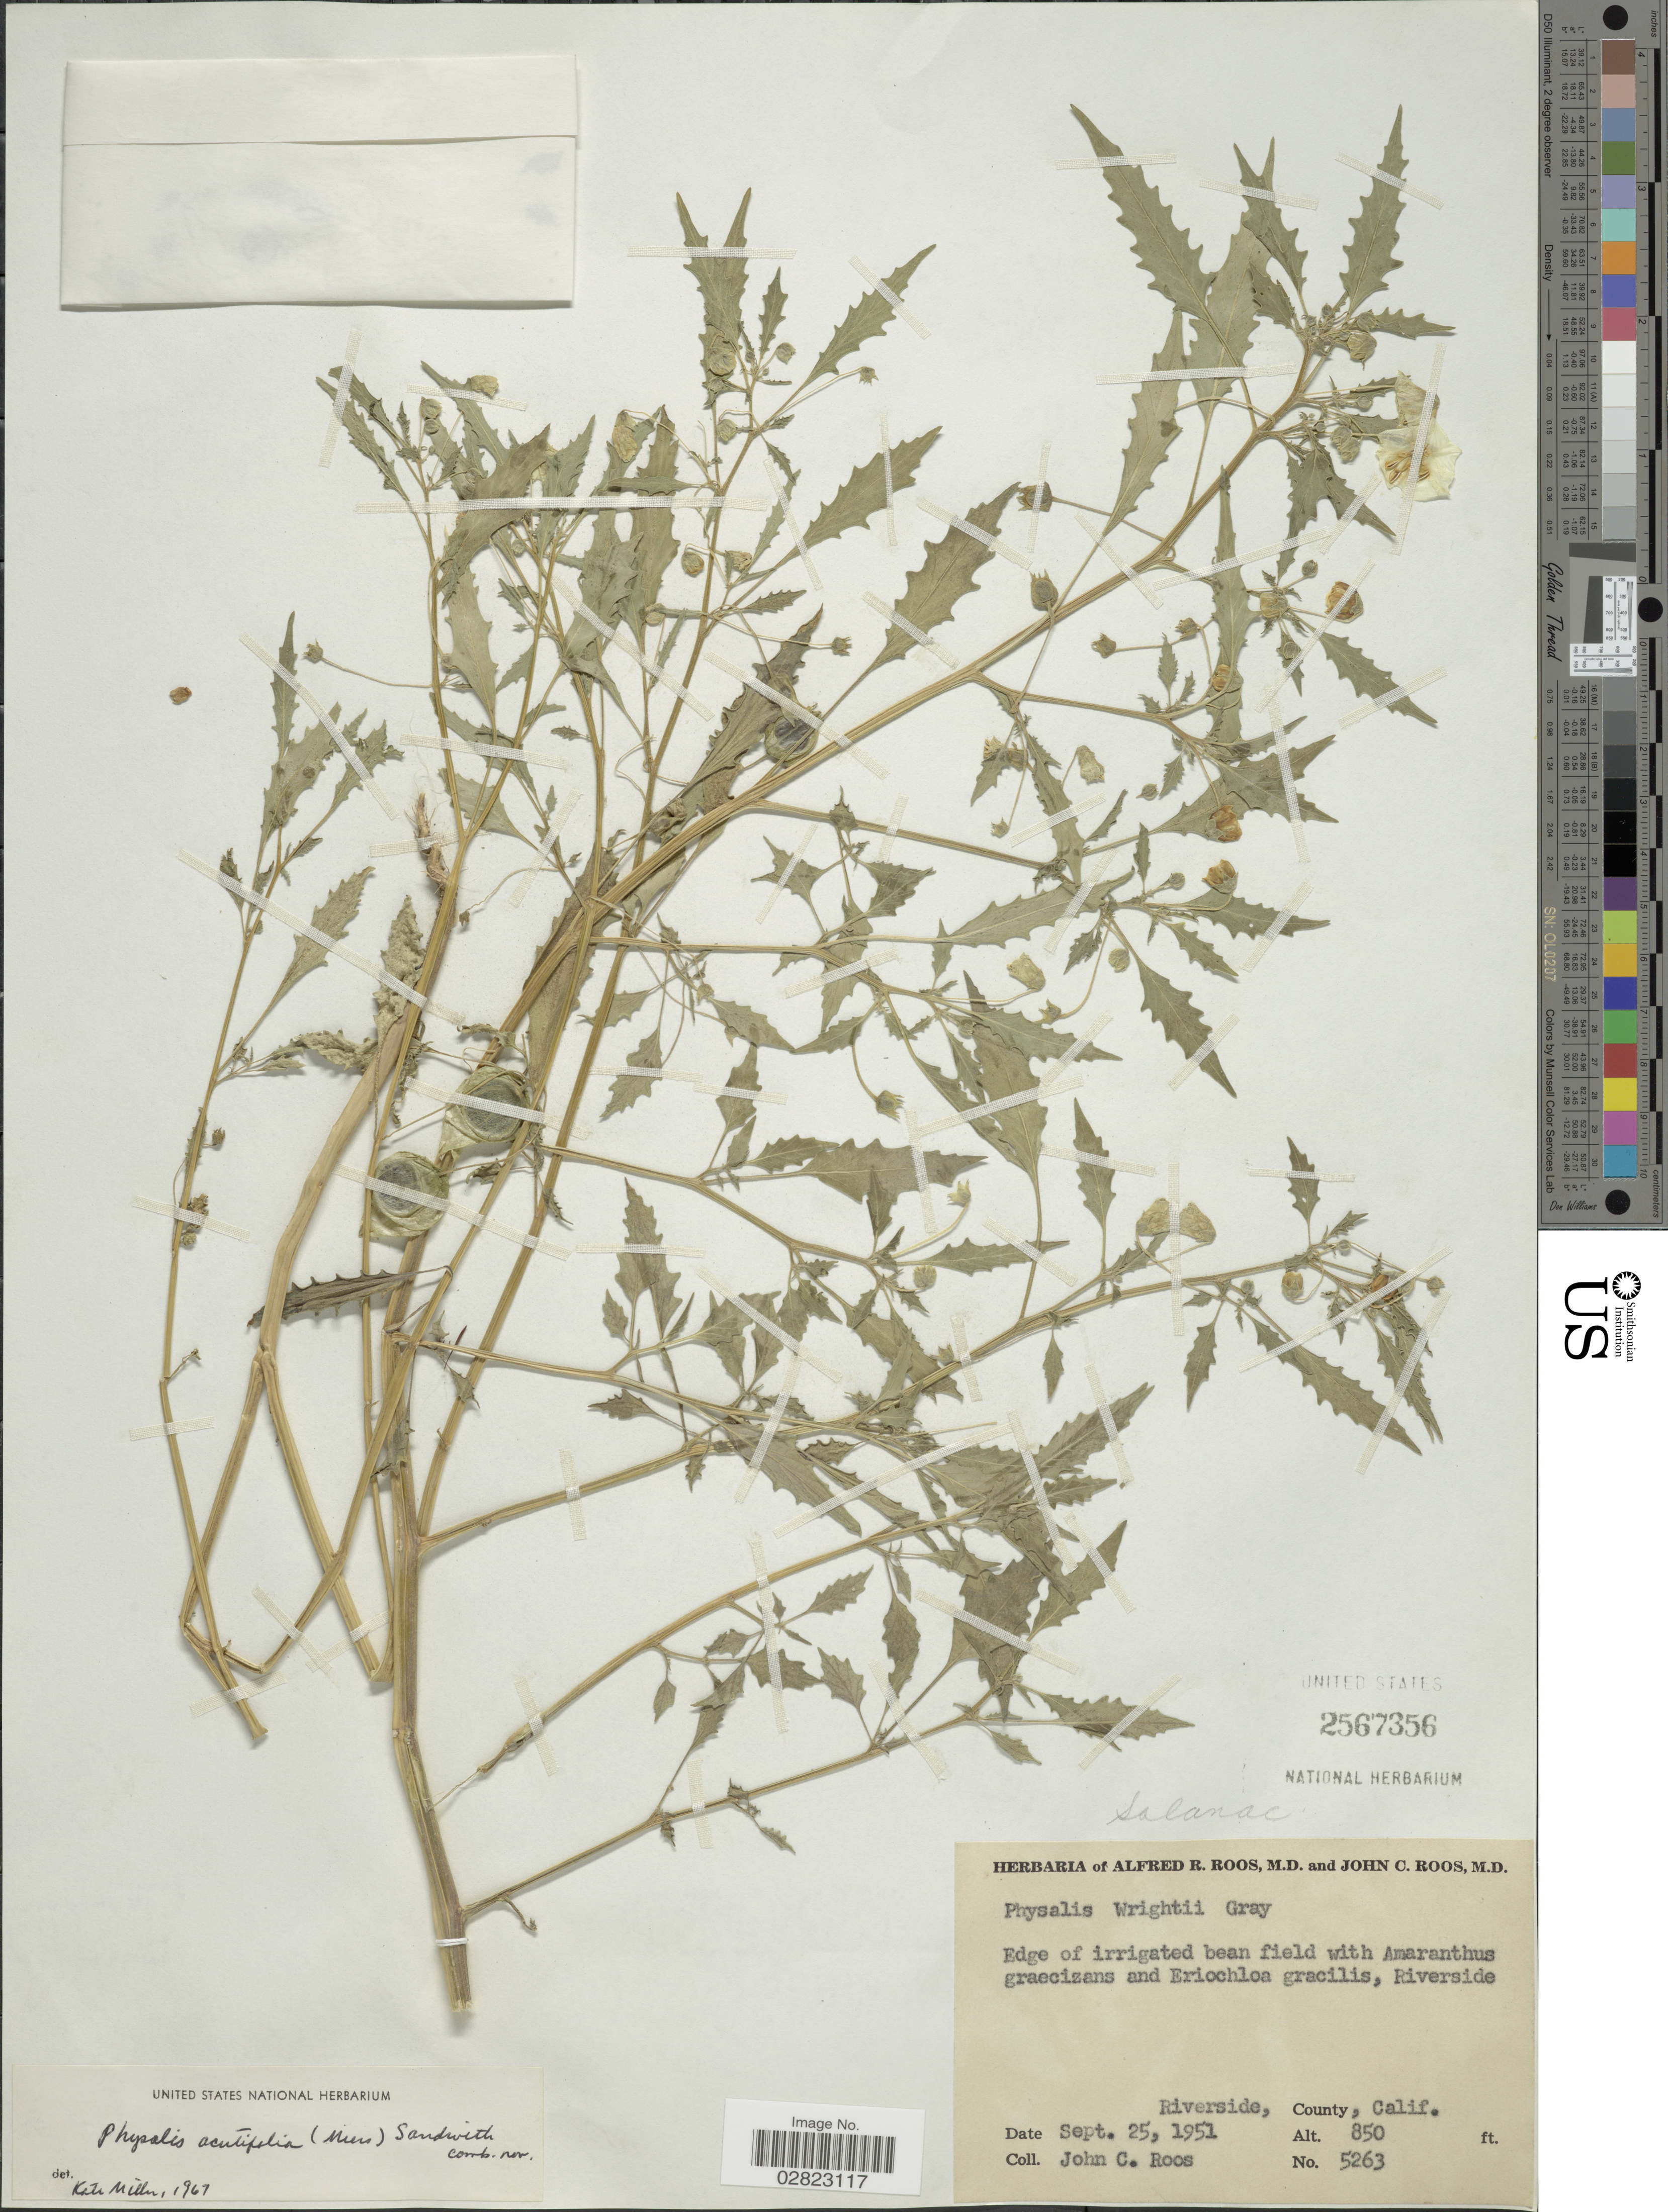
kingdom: Plantae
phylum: Tracheophyta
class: Magnoliopsida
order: Solanales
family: Solanaceae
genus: Physalis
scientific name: Physalis acutifolia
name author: (Miers) Sandwith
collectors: J. C. Roos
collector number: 5263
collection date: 1951-09-25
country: United States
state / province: California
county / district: Riverside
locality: Riverside, County.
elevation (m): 259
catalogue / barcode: US 2567356